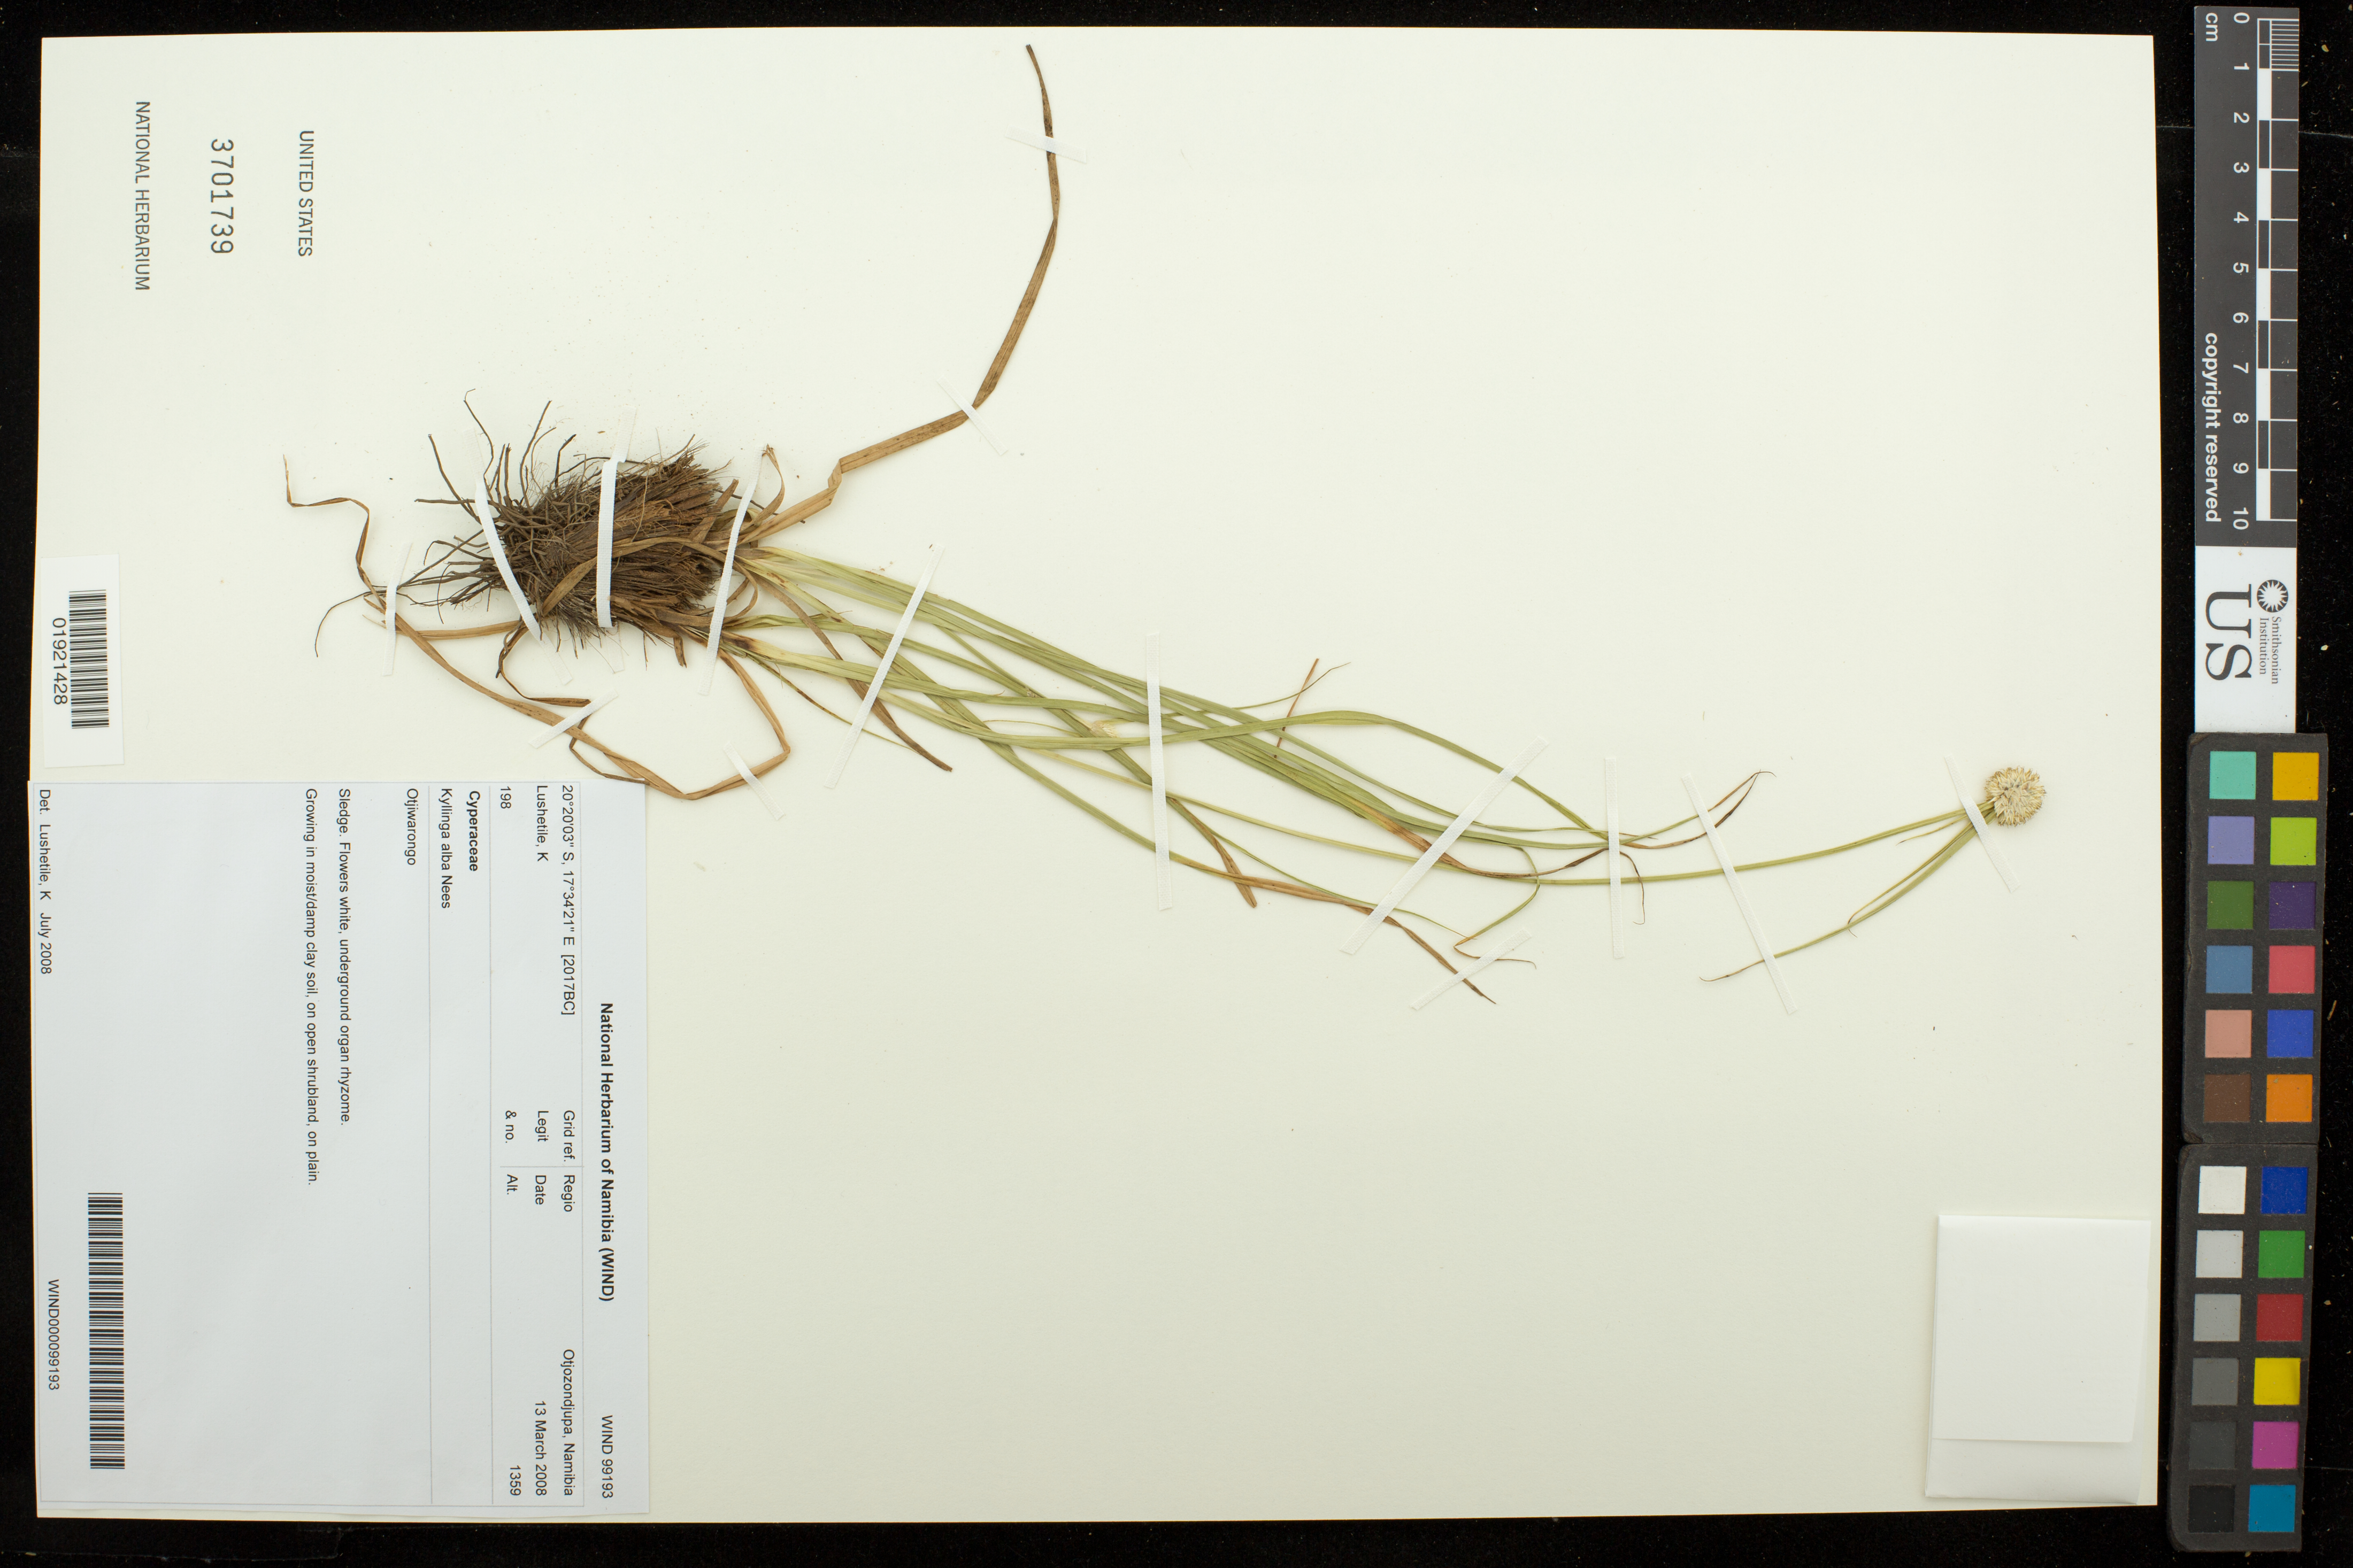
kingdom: Plantae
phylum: Tracheophyta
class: Liliopsida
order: Poales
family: Cyperaceae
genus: Cyperus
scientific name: Cyperus alatus subsp. albus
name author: (Nees)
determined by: Strong, M. T., (US), Smithsonian Institution - National Museum of Natural History (UNITED STATES)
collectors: K. Lushetile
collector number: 198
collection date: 2008-03-13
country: Namibia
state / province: Otjozondjupa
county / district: Otjiwarongo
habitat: Growing in moist/damp clay soil, on open shrubland, on plain.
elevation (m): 1359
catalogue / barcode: US 3701739